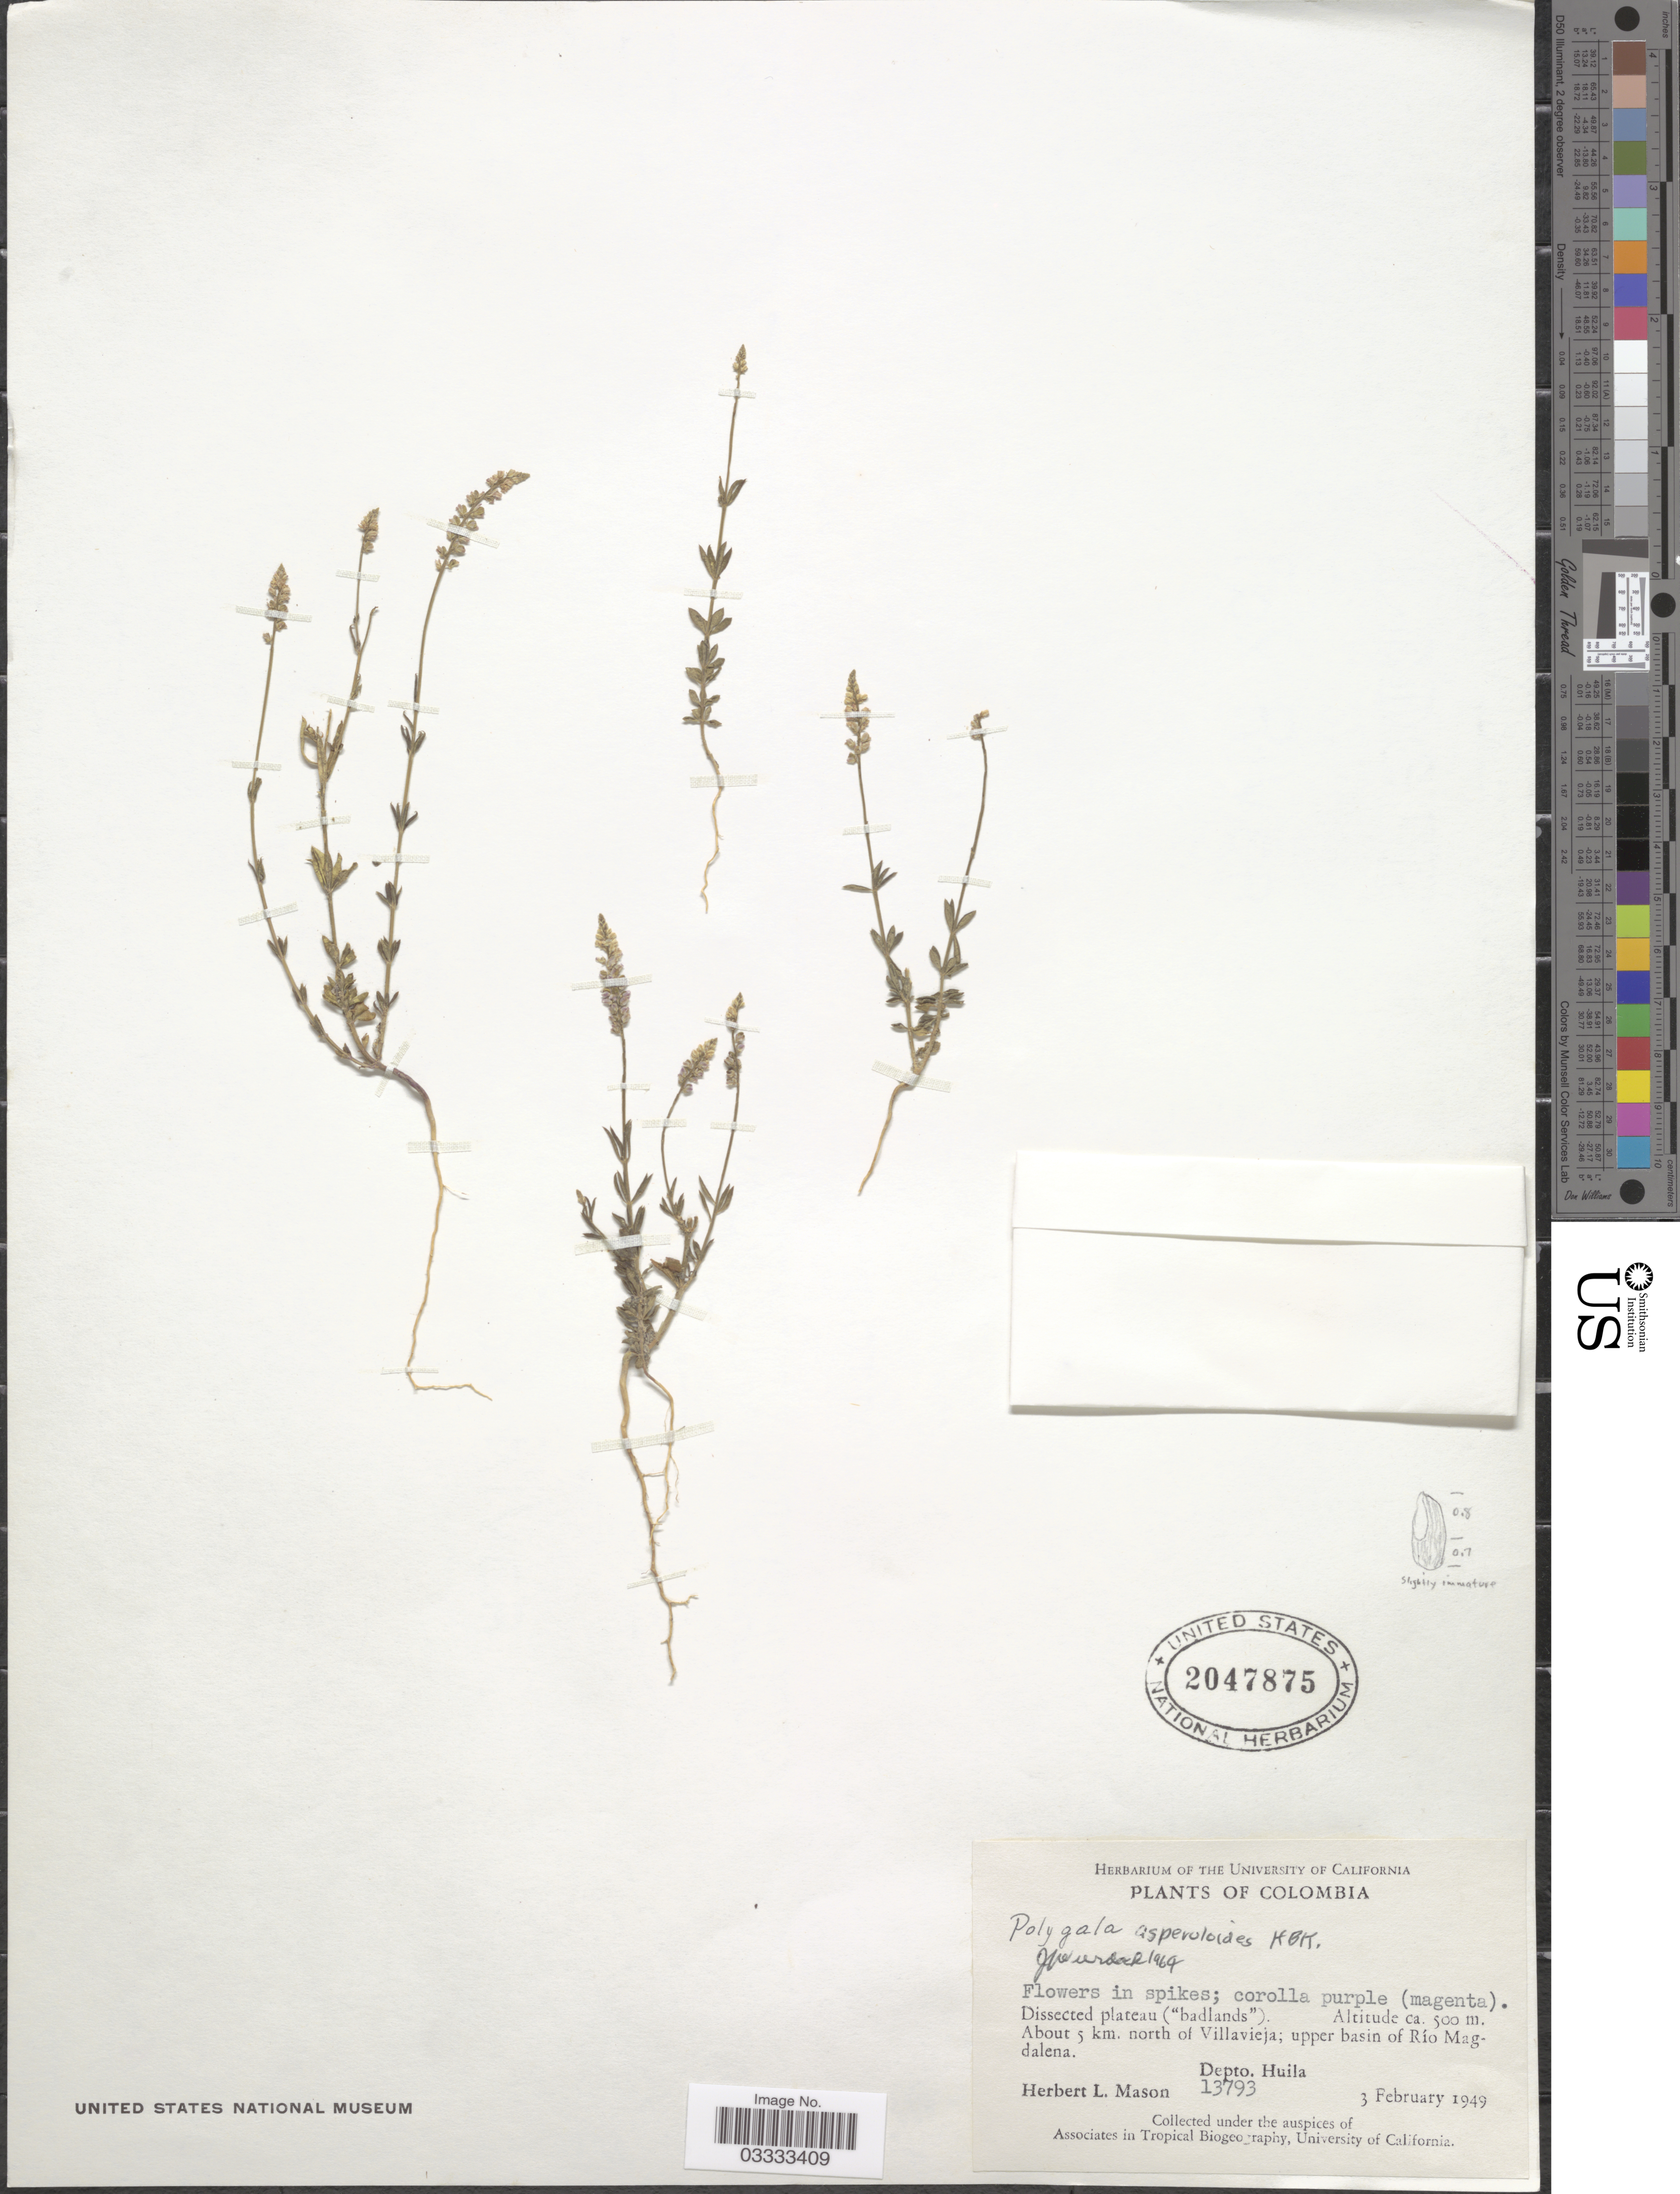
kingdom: Plantae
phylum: Tracheophyta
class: Magnoliopsida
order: Fabales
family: Polygalaceae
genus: Polygala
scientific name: Polygala asperuloides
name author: Kunth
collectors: H. L. Mason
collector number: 13793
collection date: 1949-02-03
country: Colombia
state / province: Huila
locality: About 5 km, north of Villavieja; upper basin of Río Magdalena. Depto. Huila.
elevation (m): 500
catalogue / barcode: US 2047875